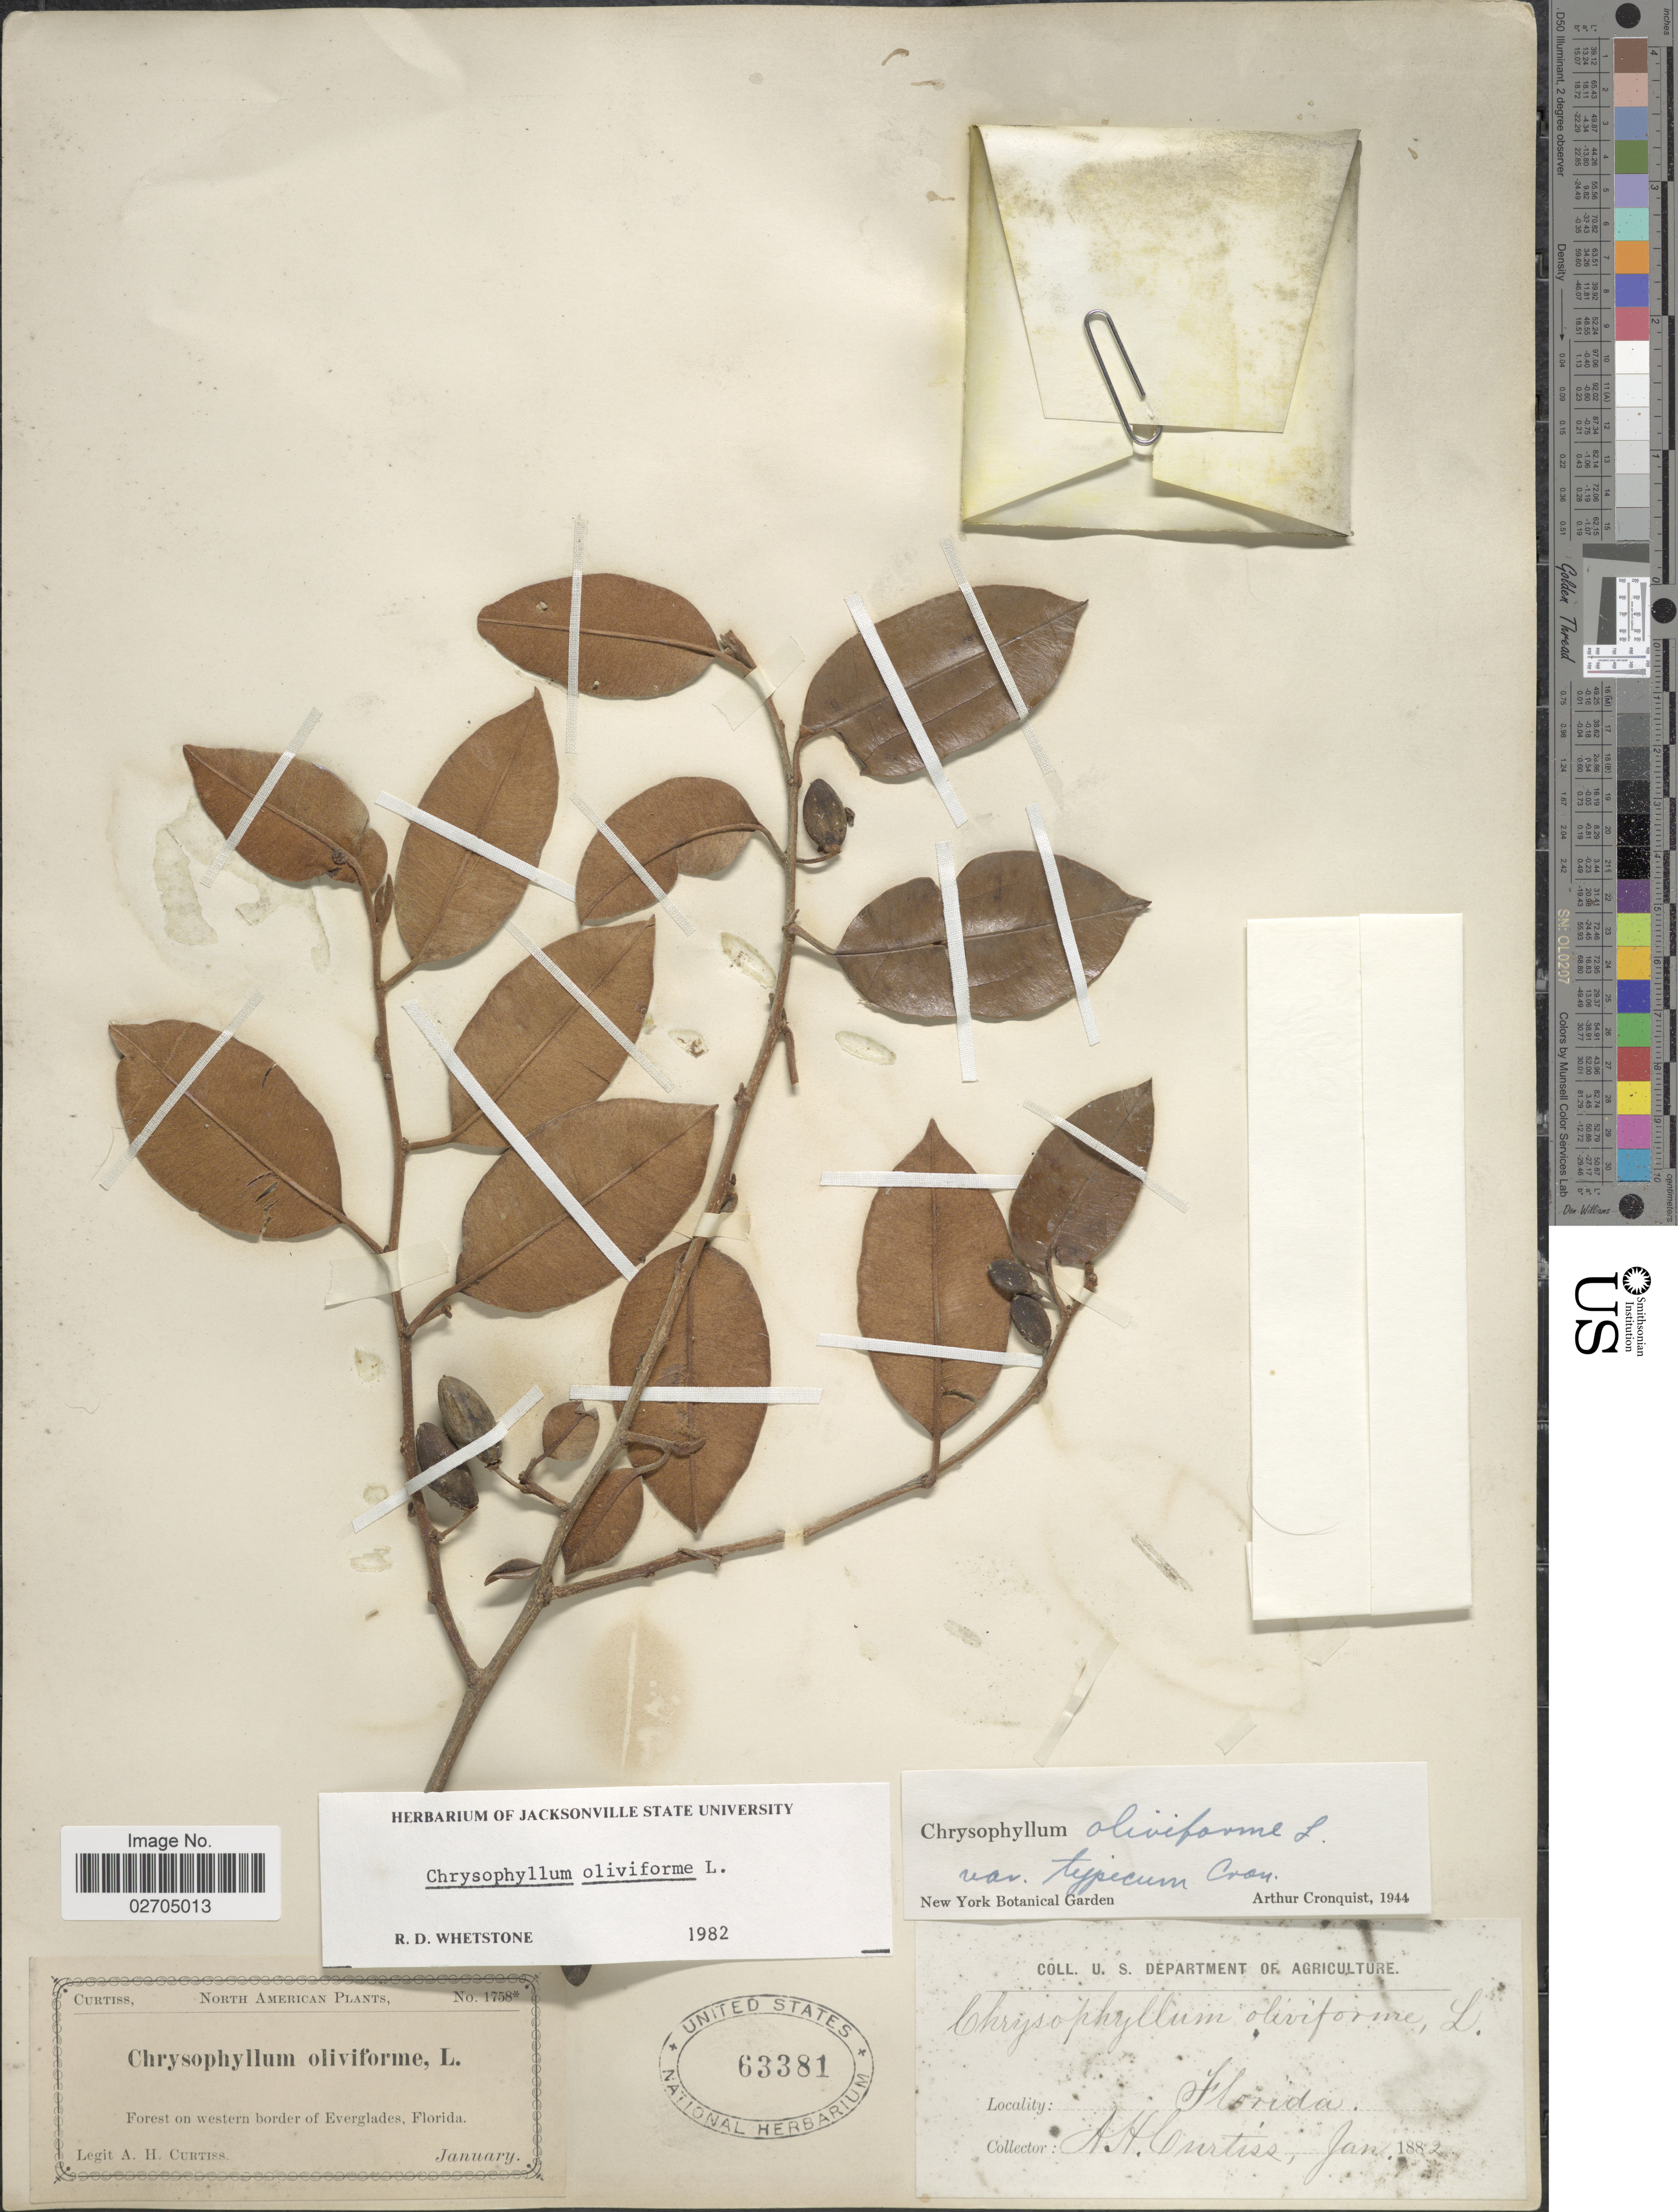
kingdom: Plantae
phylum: Tracheophyta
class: Magnoliopsida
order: Ericales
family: Sapotaceae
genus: Chrysophyllum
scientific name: Chrysophyllum oliviforme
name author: L.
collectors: A. H. Curtiss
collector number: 1758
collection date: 1882-01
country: United States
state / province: Florida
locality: Forest on western border of Everglades.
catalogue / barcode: US 63381